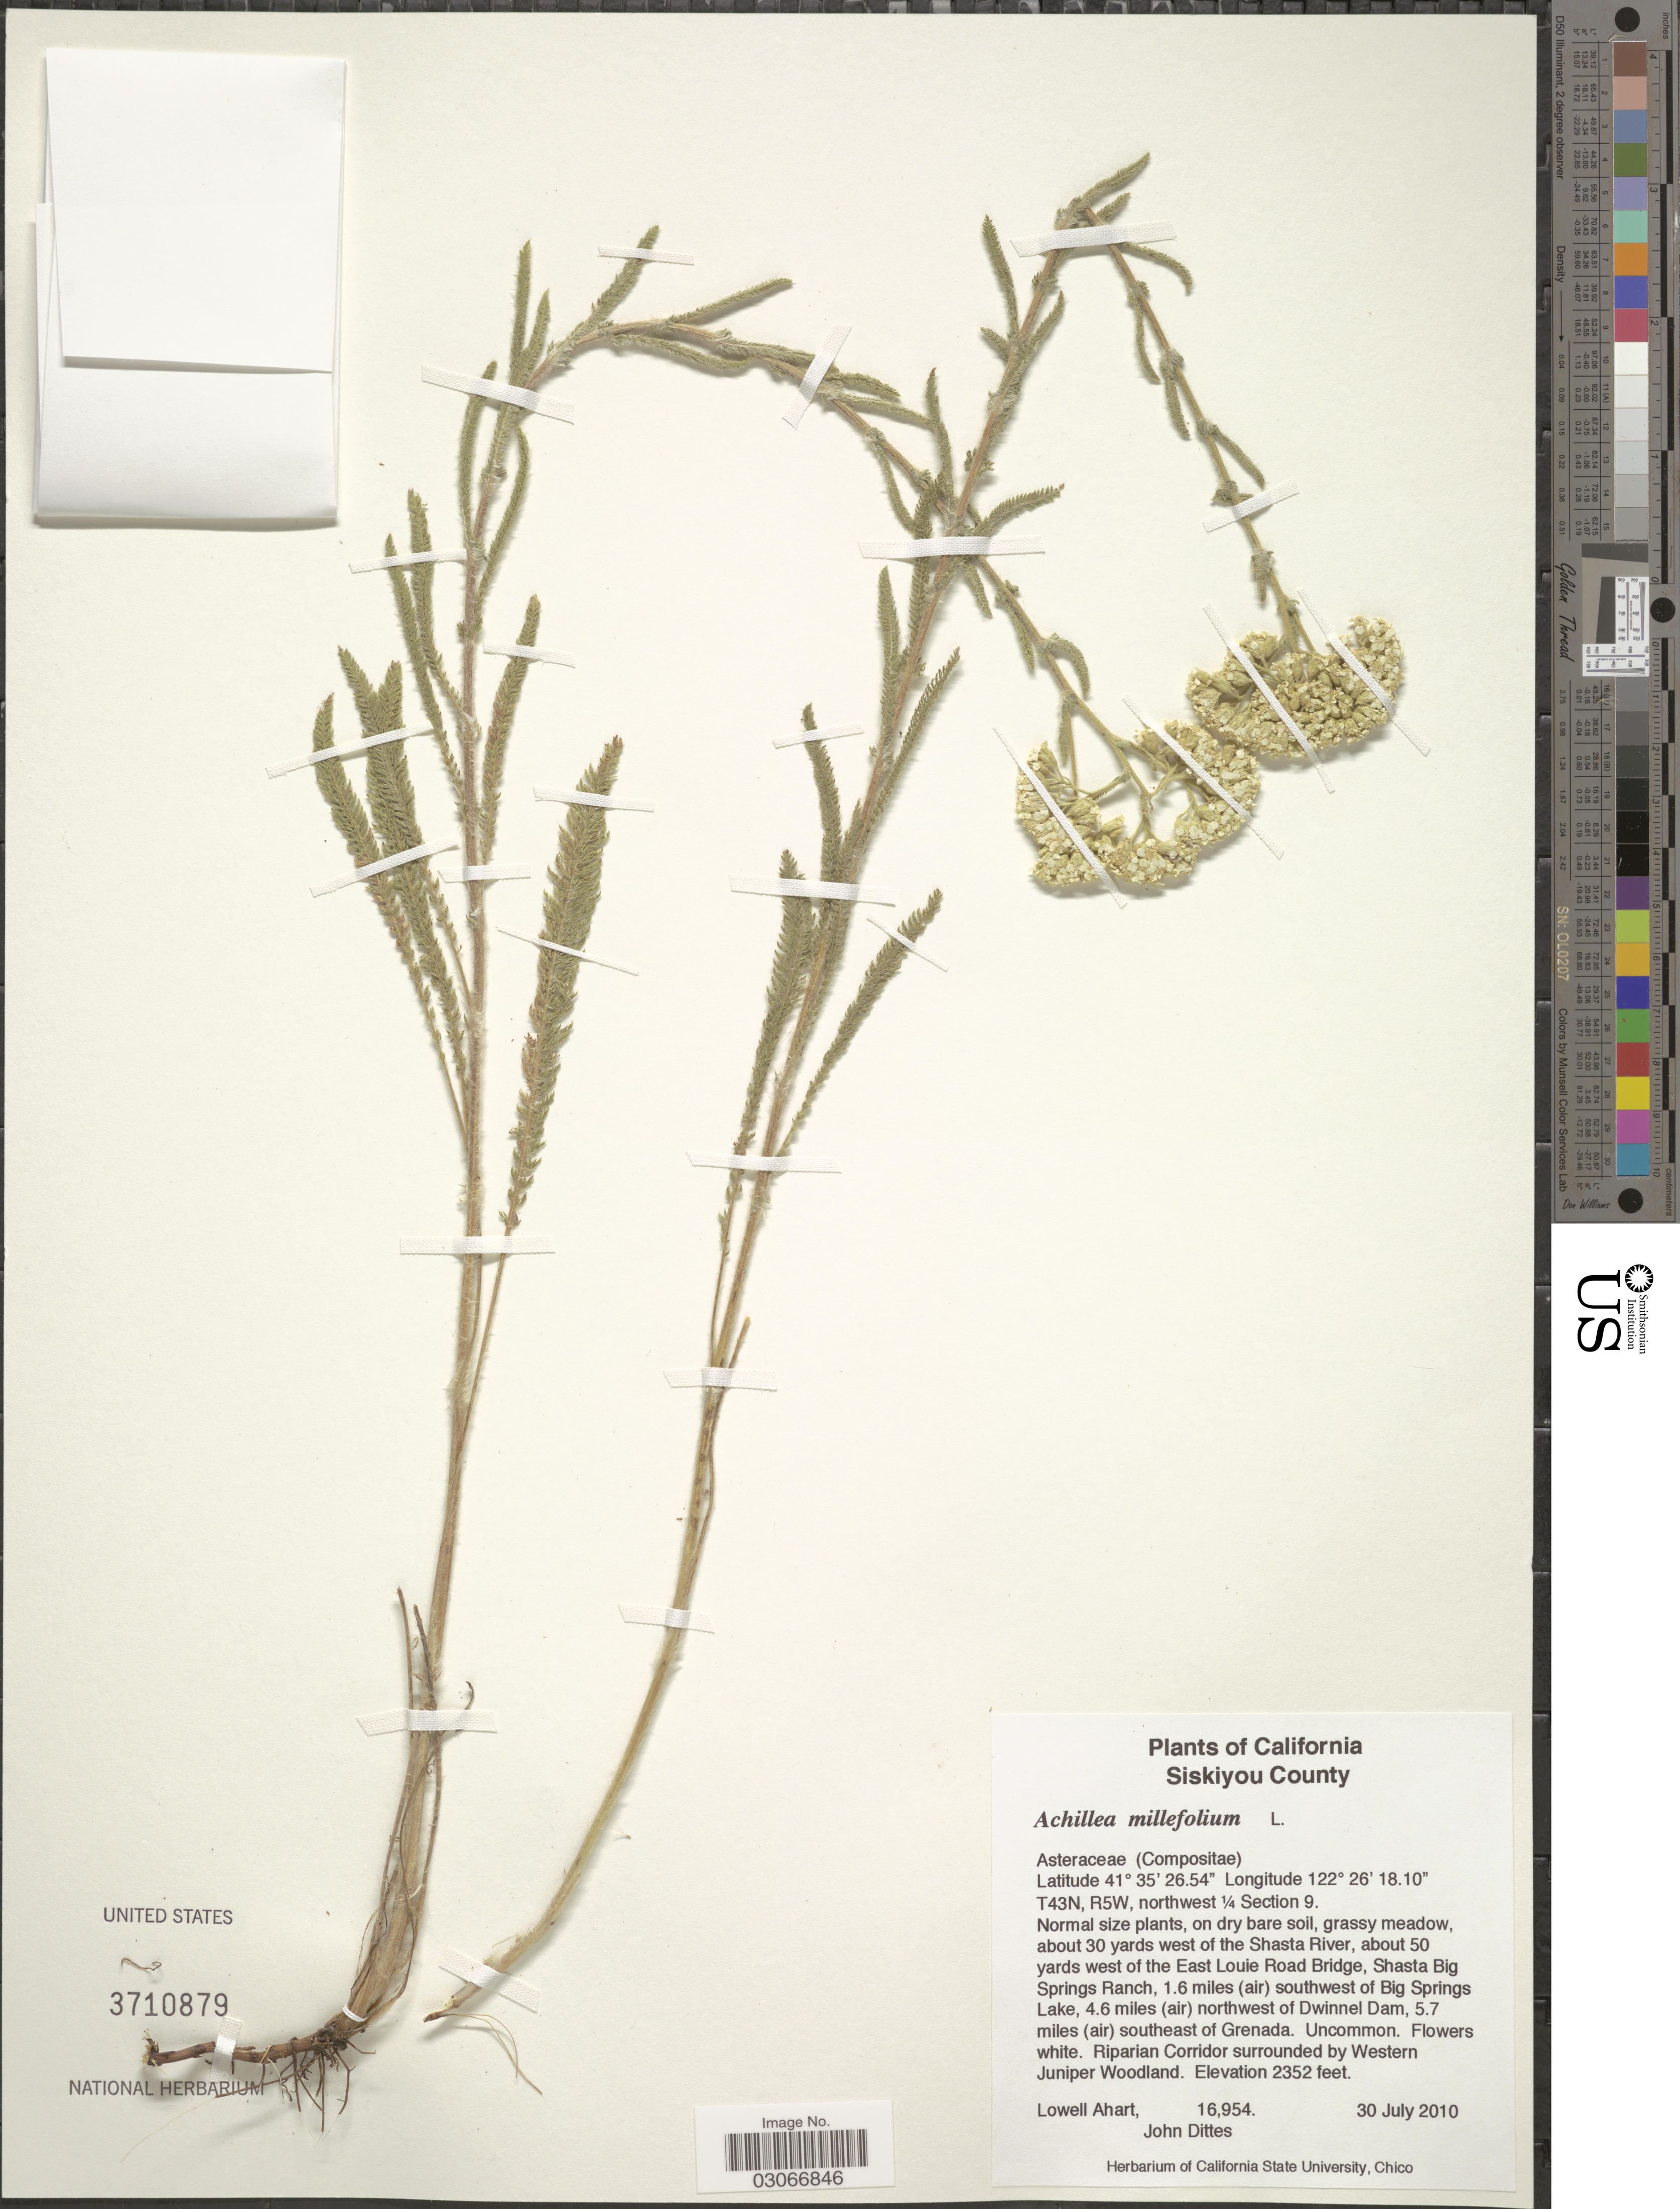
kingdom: Plantae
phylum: Tracheophyta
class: Magnoliopsida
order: Asterales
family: Asteraceae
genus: Achillea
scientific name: Achillea millefolium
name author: L.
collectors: L. Ahart & J. Dittes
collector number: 16954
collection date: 2010-07-30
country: United States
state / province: California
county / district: Siskiyou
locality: Siskiyou County. T43N, R5W, northwest ¼ Section 9, about 30 yards west of the Shasta River, about 50 yards west of the East Louie Road Bridge, Shasta Big Springs Ranch, 1.6 miles (air) southwest of Big Springs Lake, 4.6 miles (air) northwest of Dwinnel Dam, 5.7 miles (air) southeast of Grenada.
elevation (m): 717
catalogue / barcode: US 3710879